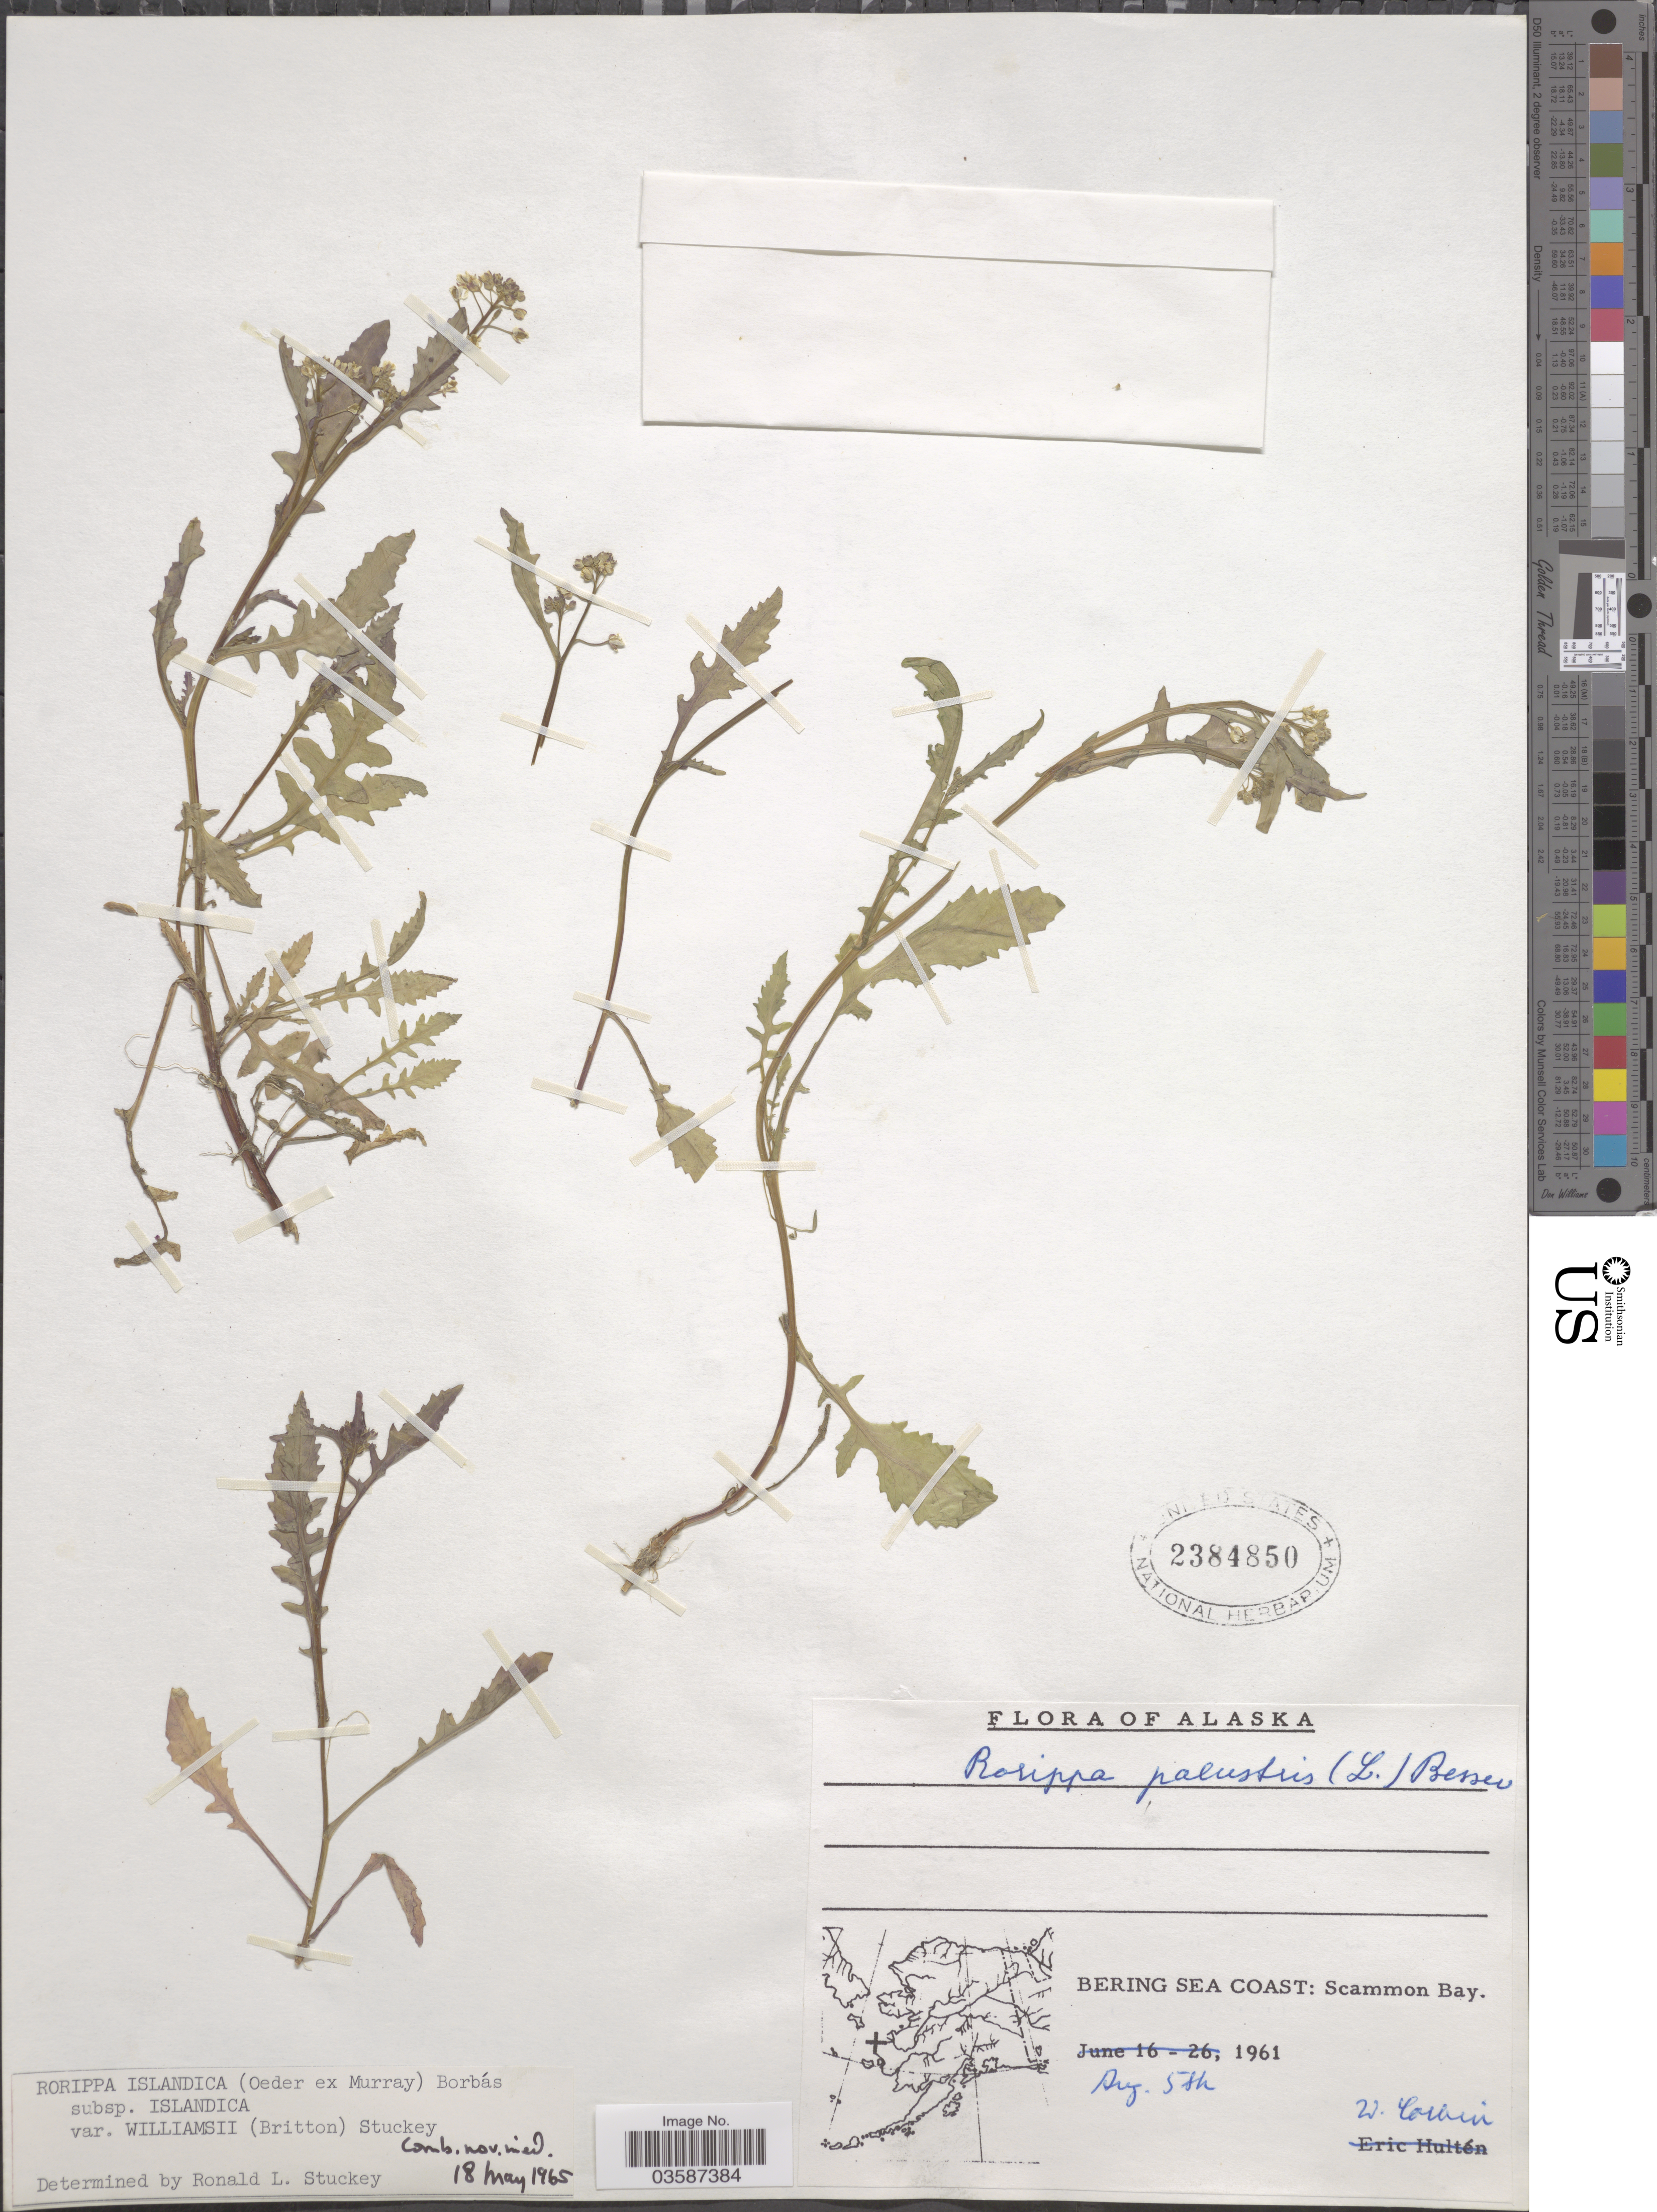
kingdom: Plantae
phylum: Tracheophyta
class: Magnoliopsida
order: Brassicales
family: Brassicaceae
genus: Rorippa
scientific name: Rorippa islandica var. williamsii (Britton) Stuckey comb. nov. ined.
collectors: W. Corbin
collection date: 1961-08-05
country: United States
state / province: Alaska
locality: Bering Sea Coast: Scammon Bay.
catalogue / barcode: US 2384850